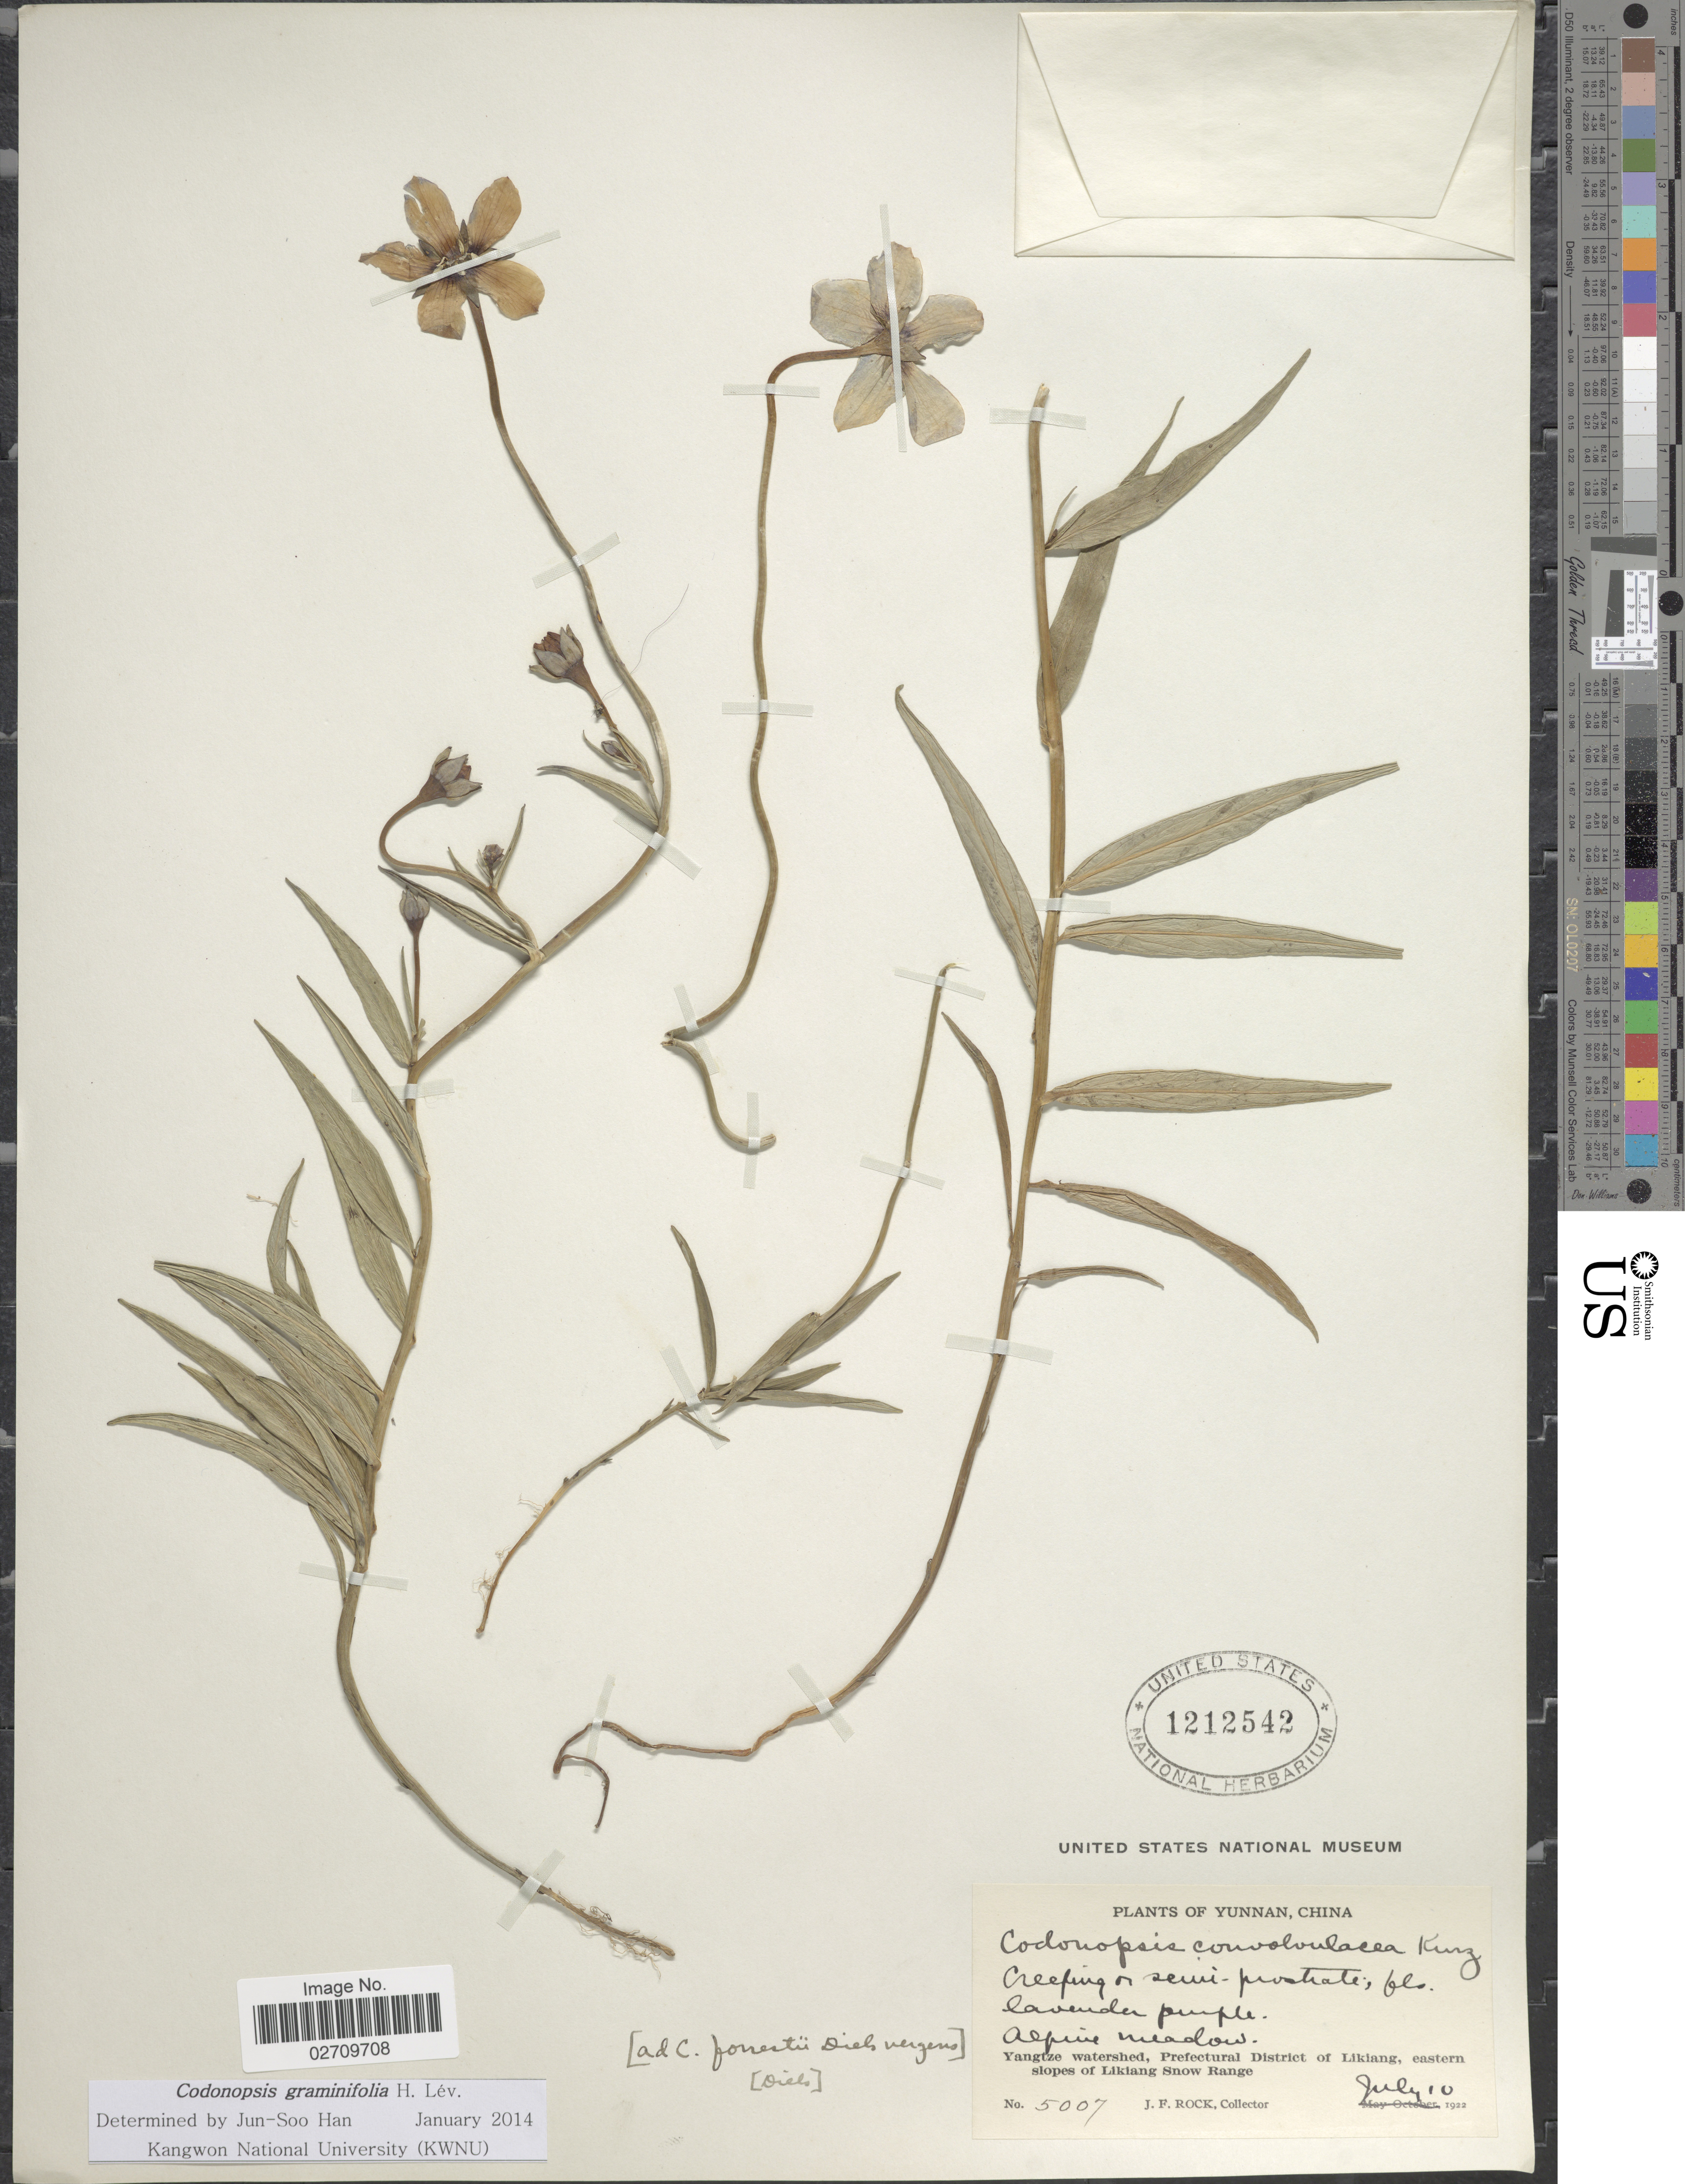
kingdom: Plantae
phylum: Tracheophyta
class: Magnoliopsida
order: Asterales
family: Campanulaceae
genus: Codonopsis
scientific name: Codonopsis graminifolia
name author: H. Lév.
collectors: J. F. Rock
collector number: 5007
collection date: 1922-07-10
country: China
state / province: Yunnan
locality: Yangtze watershed, Prefectural District of Likiang, eastern slopes of Likiang Snow Range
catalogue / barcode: US 1212542